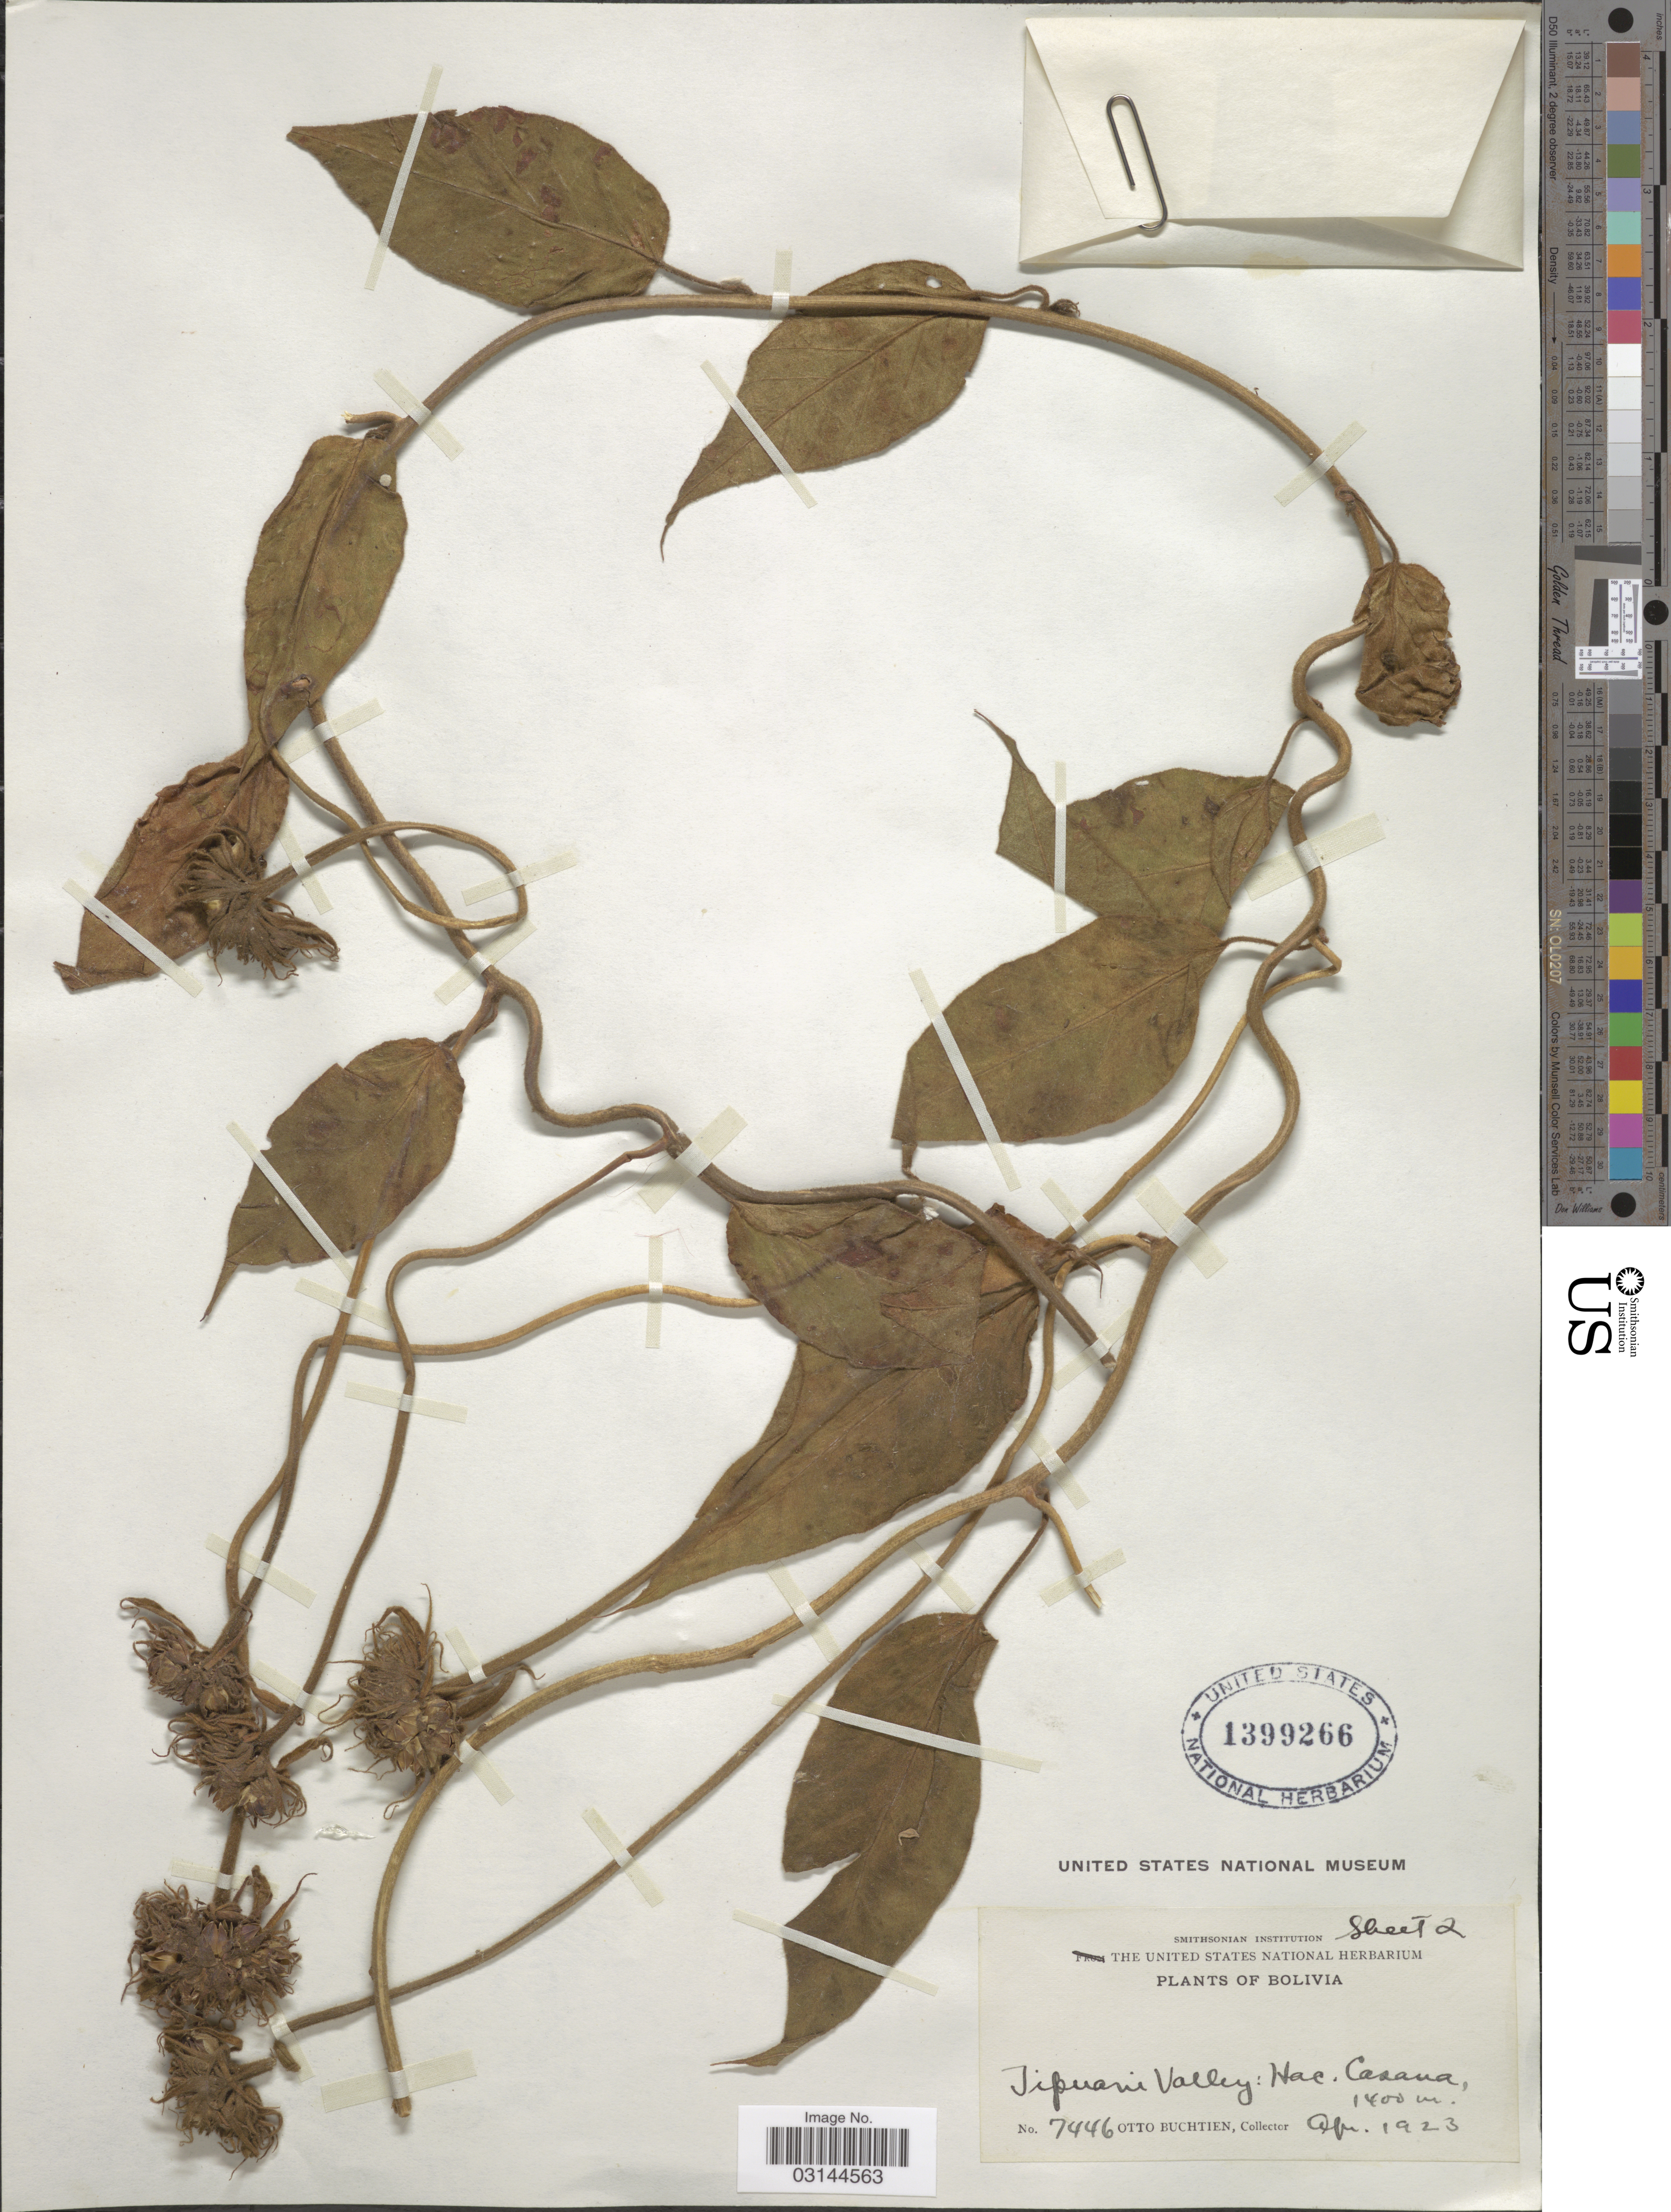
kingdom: Plantae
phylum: Tracheophyta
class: Magnoliopsida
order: Solanales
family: Convolvulaceae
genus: Jacquemontia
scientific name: Jacquemontia sp.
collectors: O. Buchtien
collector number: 7446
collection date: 1923-04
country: Bolivia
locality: Tipuani Valley: Hac. Casana.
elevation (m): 1400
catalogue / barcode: US 1399266